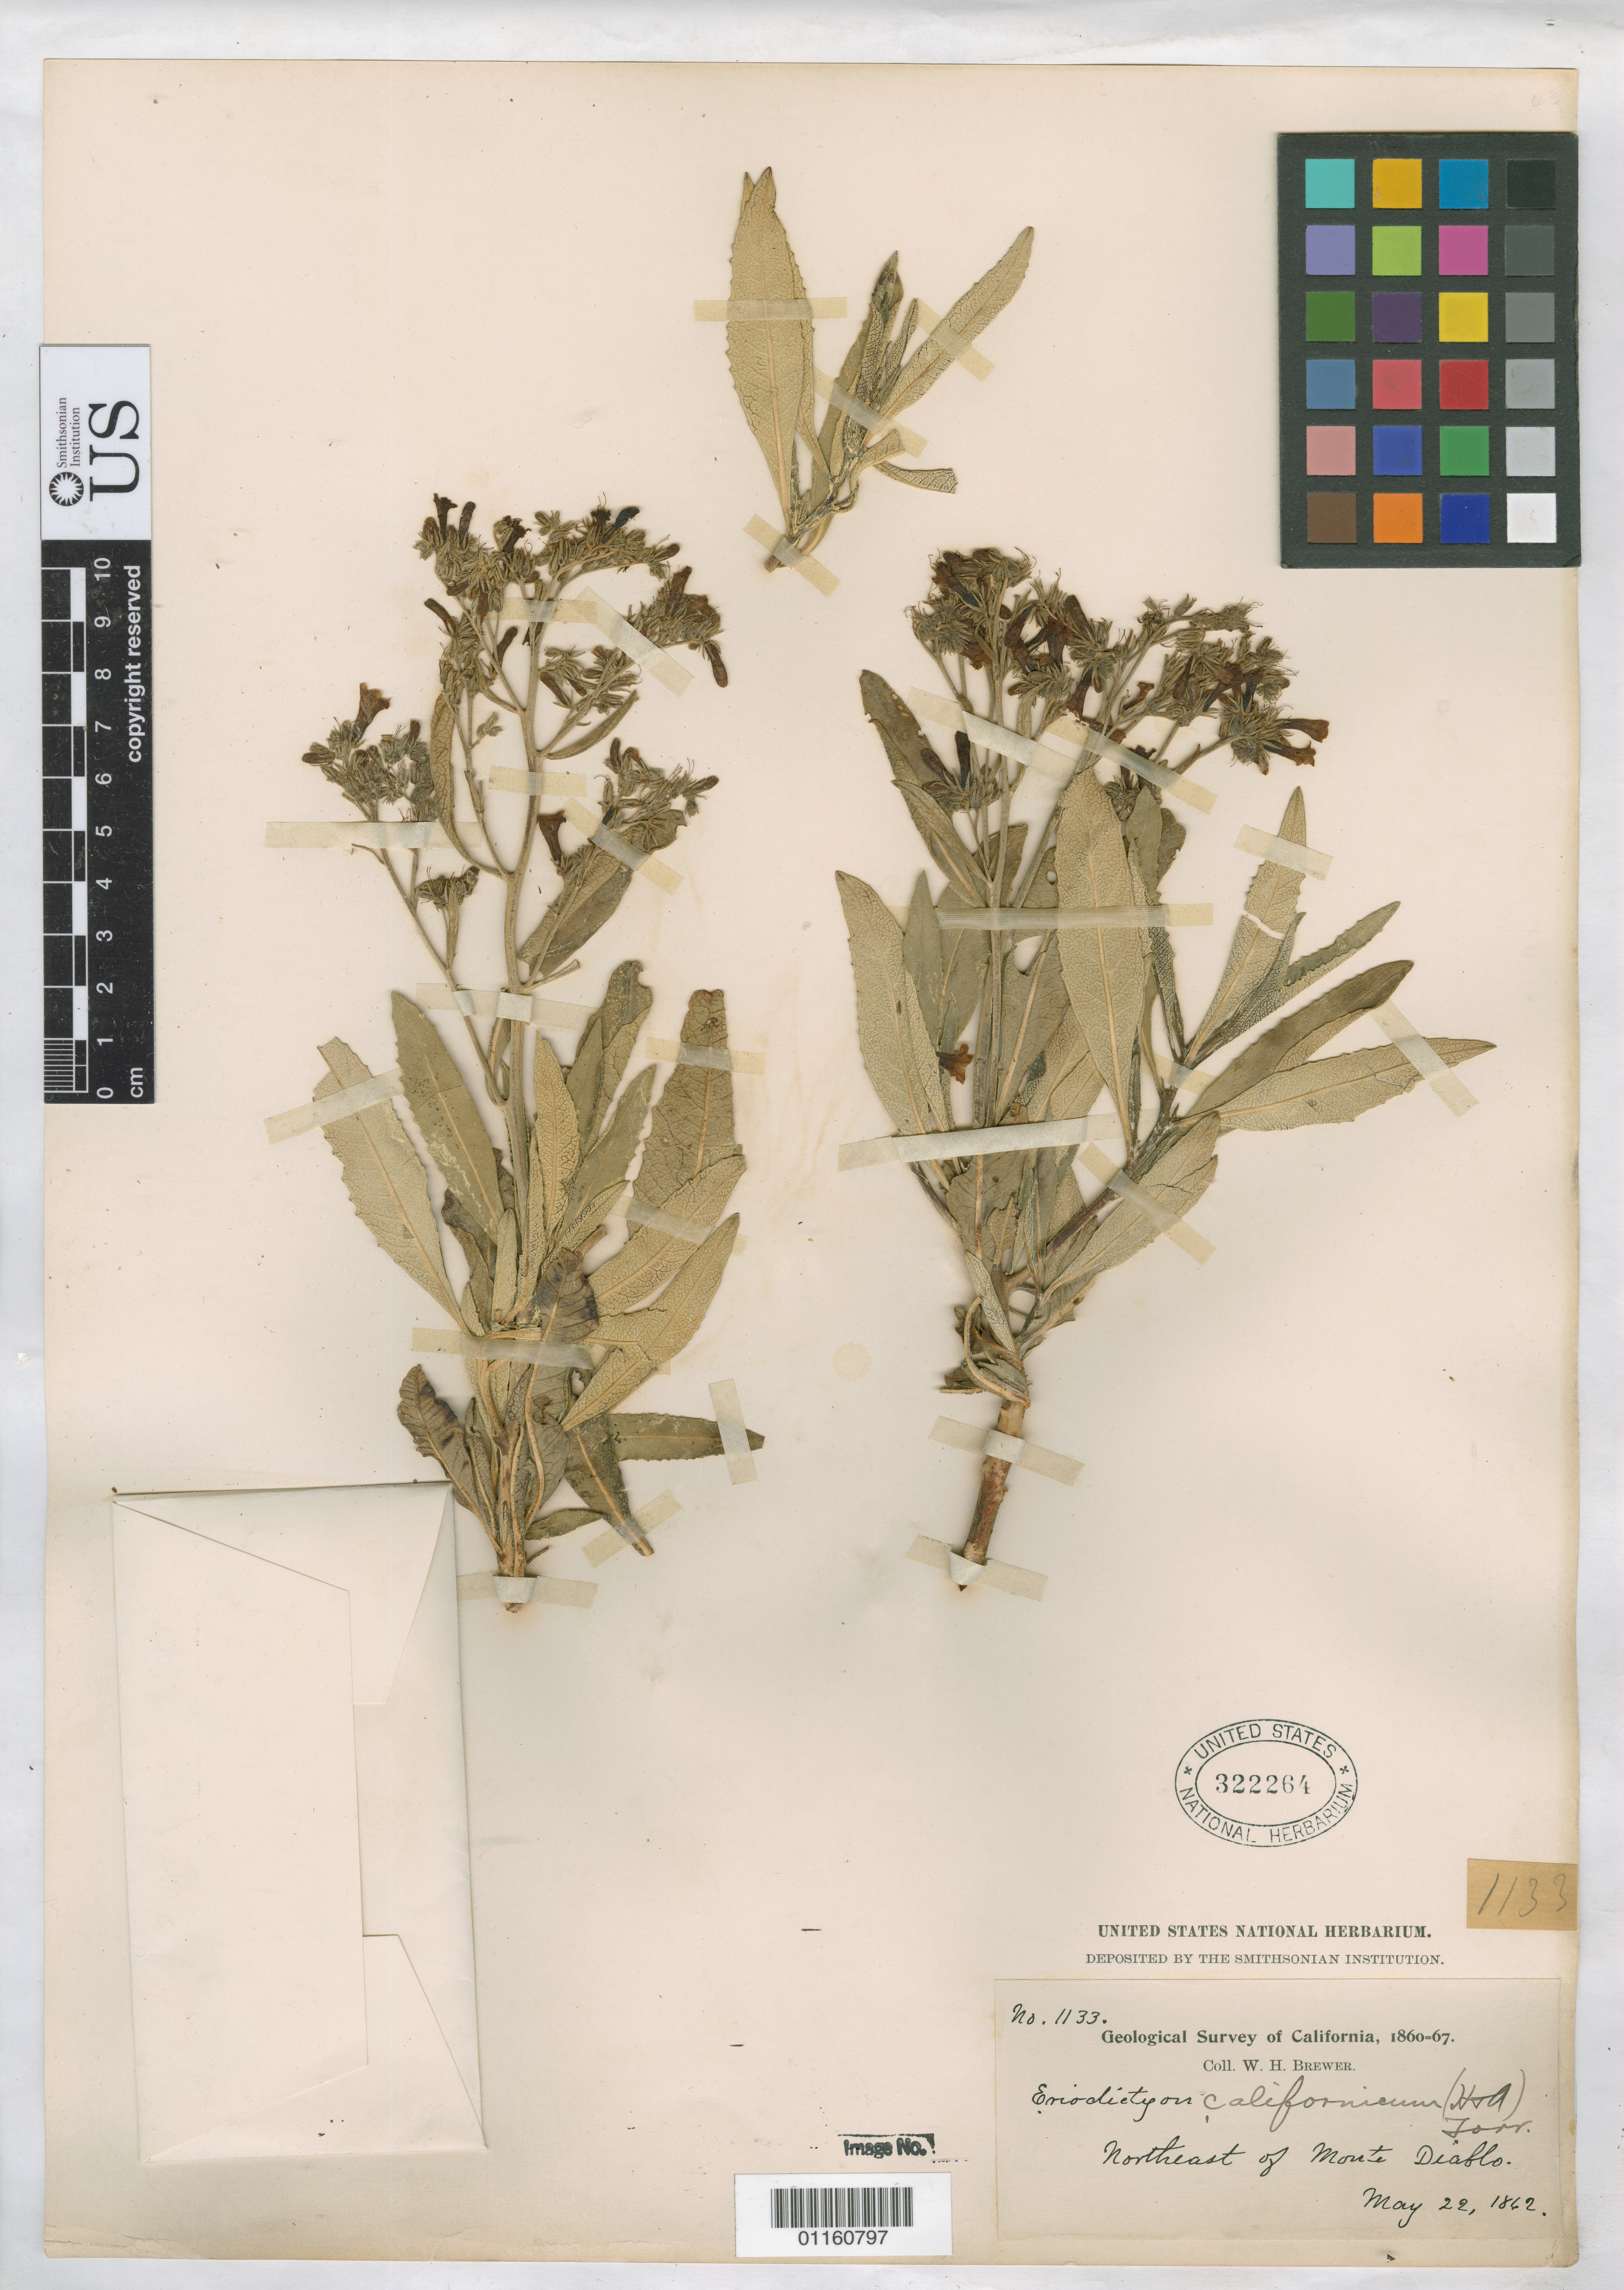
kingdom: Plantae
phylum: Tracheophyta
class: Magnoliopsida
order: Boraginales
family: Namaceae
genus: Eriodictyon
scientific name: Eriodictyon californicum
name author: (Hook. & Arn.) Torr.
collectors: W. H. Brewer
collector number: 1133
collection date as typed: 22 May 1862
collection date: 1862-05-22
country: United States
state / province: California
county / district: Contra Costa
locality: northeast of Monte Diablo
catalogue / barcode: US 322264